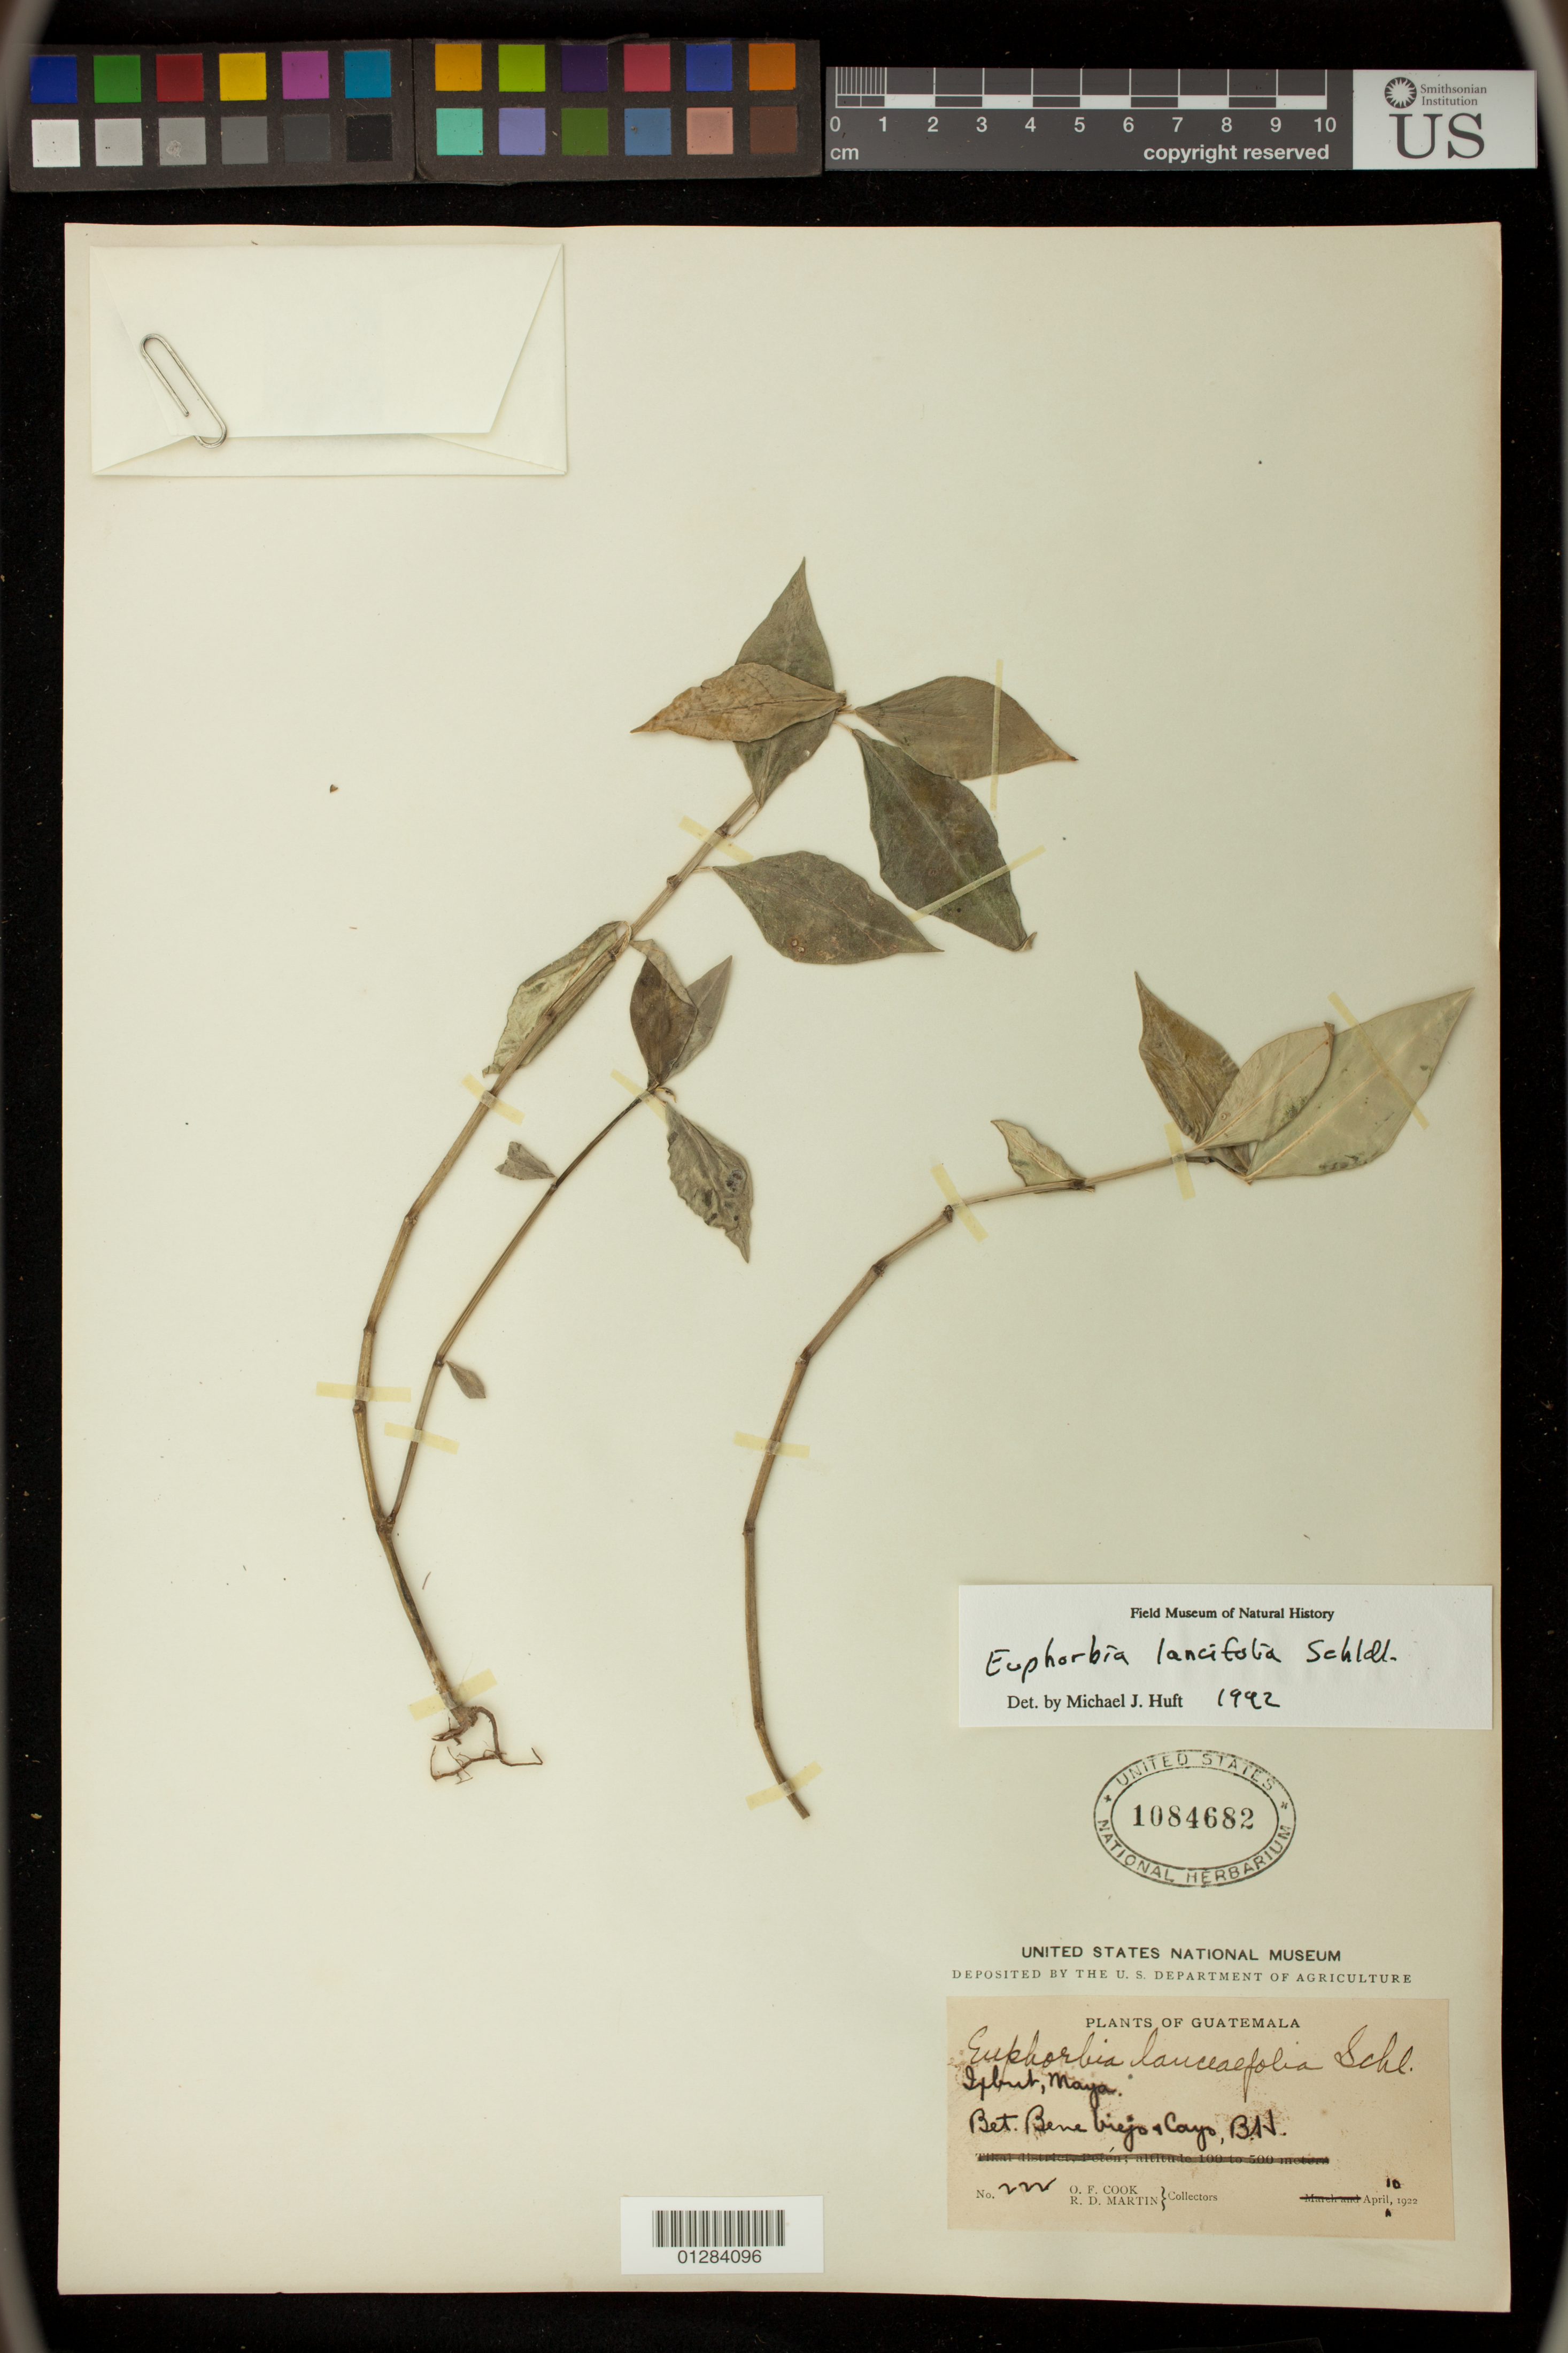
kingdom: Plantae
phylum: Tracheophyta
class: Magnoliopsida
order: Malpighiales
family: Euphorbiaceae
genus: Euphorbia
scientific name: Euphorbia lancifolia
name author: Schltdl.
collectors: O. F. Cook & R. D. Martin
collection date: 1922-04-10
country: Guatemala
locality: Ixbrut, Maya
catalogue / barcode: US 1084682